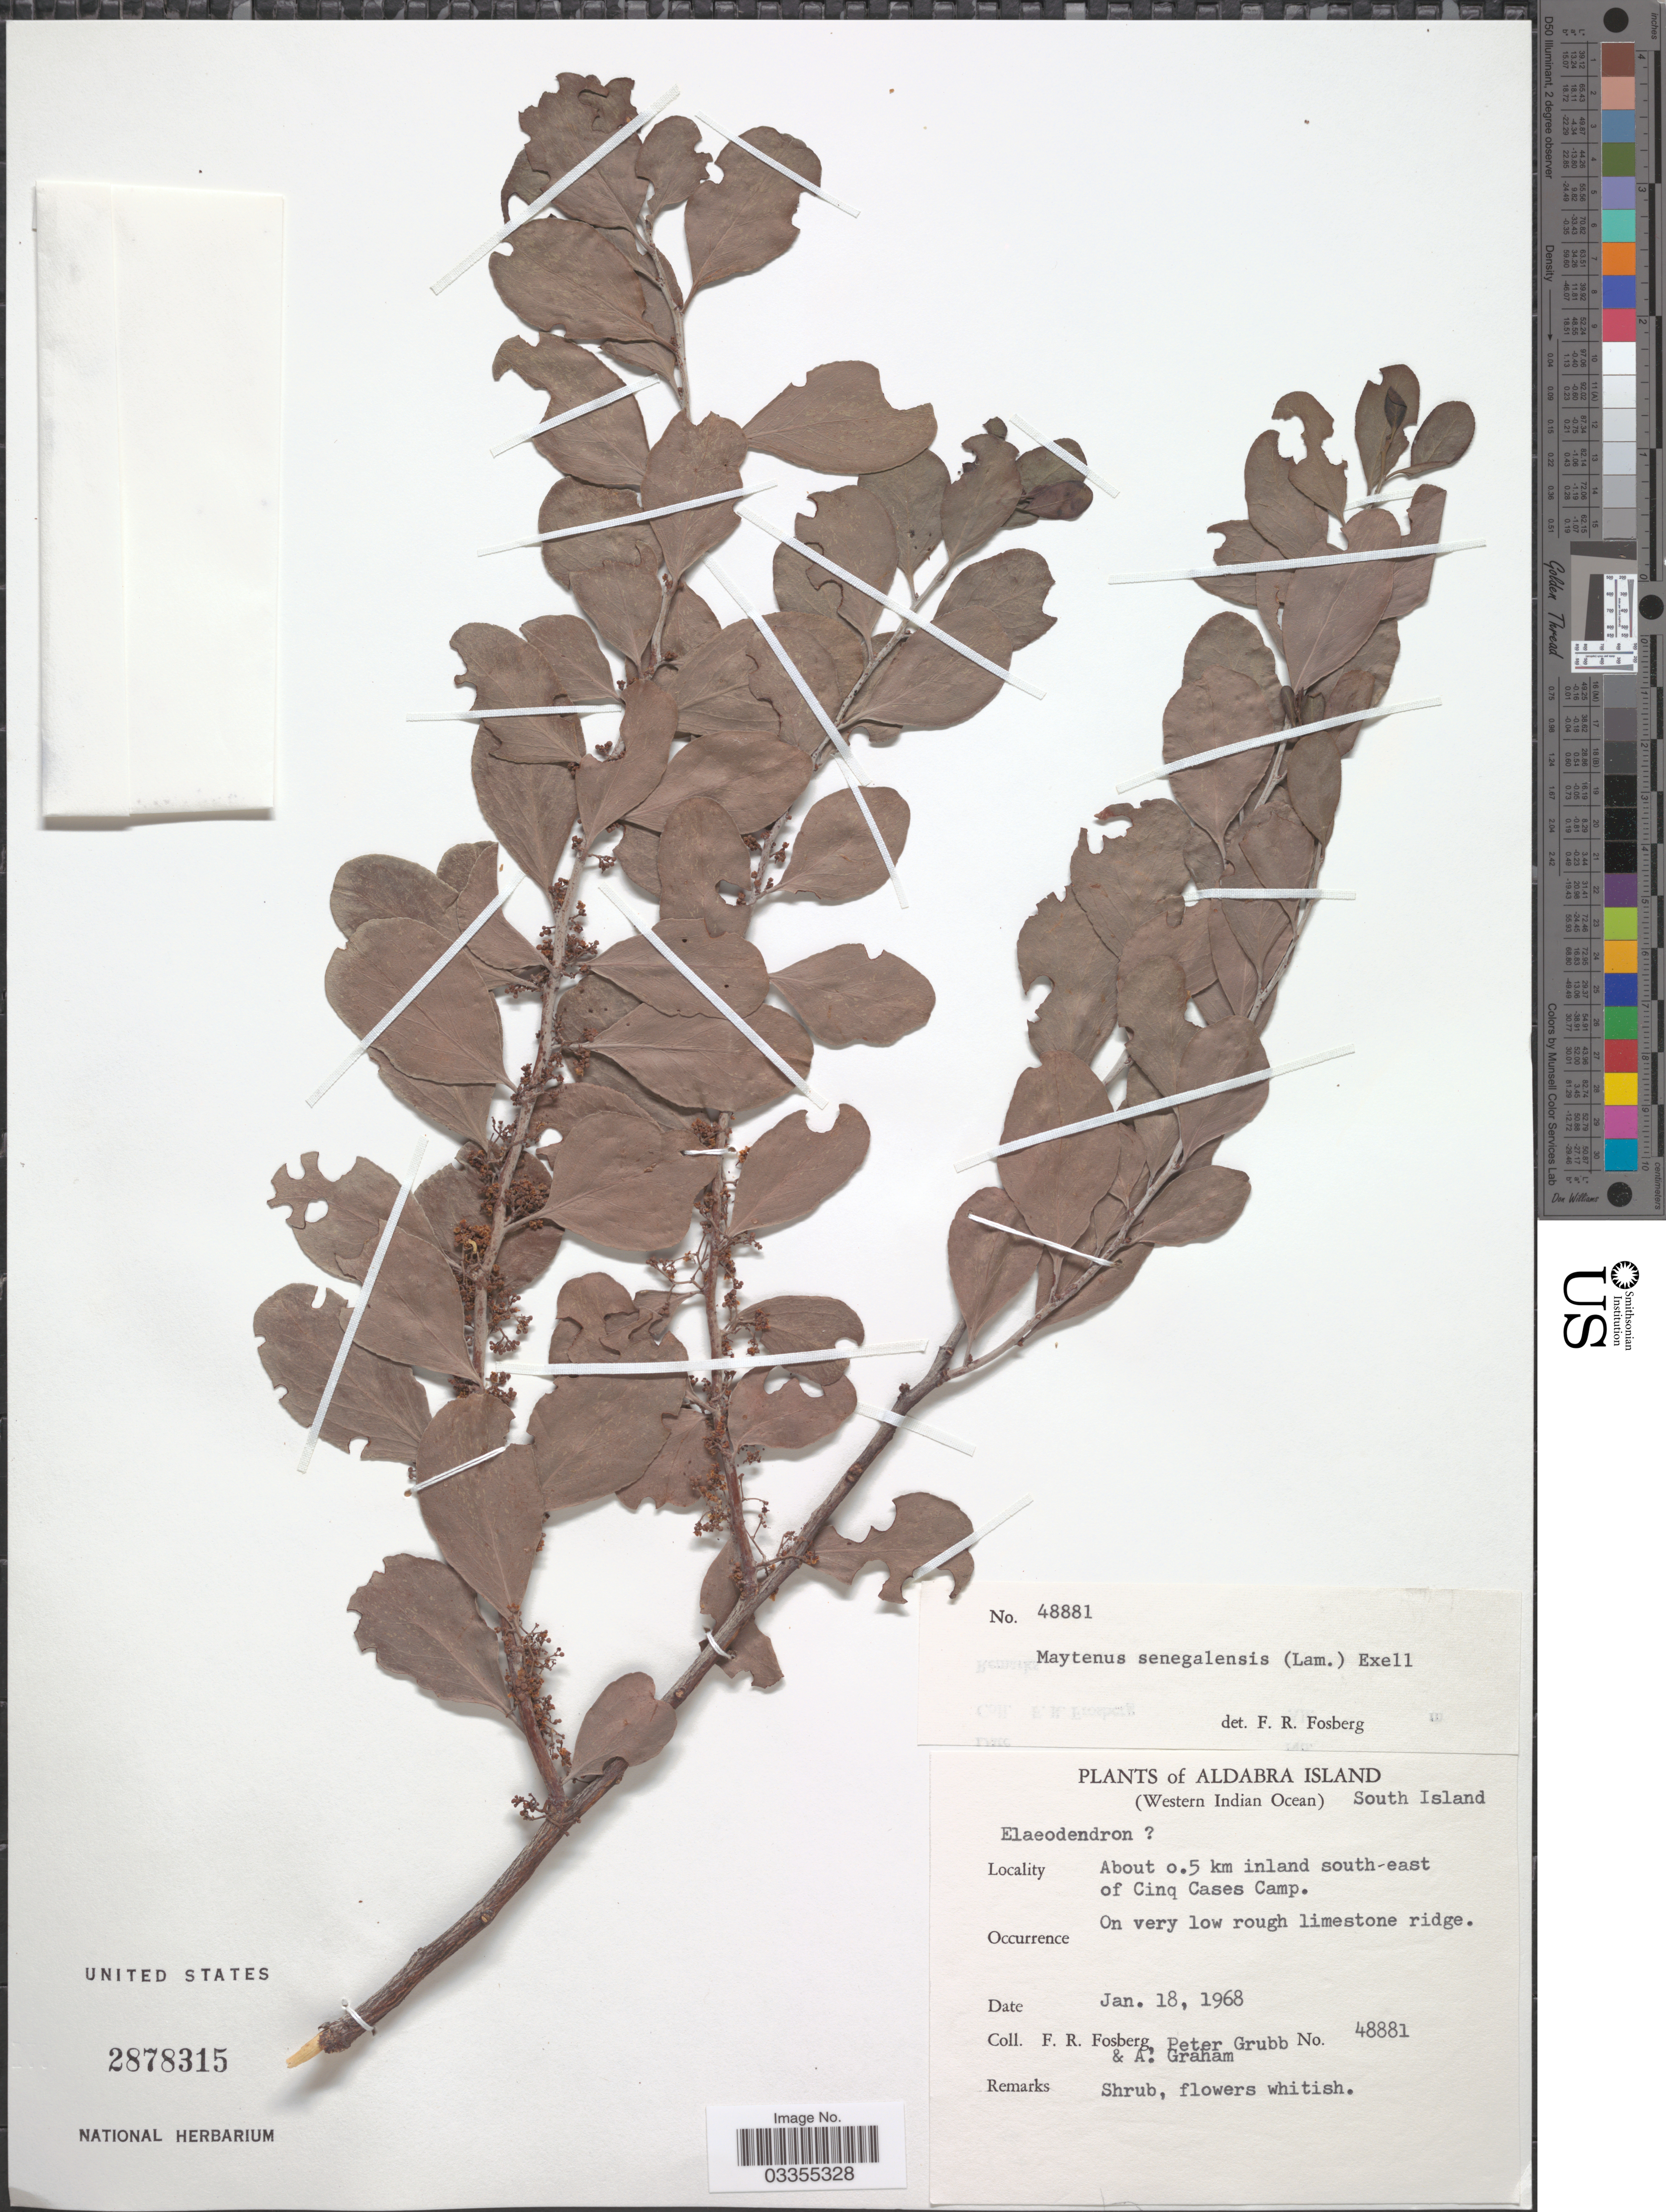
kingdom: Plantae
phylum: Tracheophyta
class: Magnoliopsida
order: Celastrales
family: Celastraceae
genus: Gymnosporia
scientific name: Gymnosporia grossulariae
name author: (Tul.) Loes.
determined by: Strong, Mark T., (BOT), Smithsonian Institution - National Museum of Natural History (UNITED STATES)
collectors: F. R. Fosberg, P. J. Grubb & A. Graham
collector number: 48881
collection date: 1968-01-18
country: Seychelles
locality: Aldabra Island (Western Indian Ocean), South Island. About 0.5 km inland south-east of Cinq Cases Camp.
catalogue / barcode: US 2878315